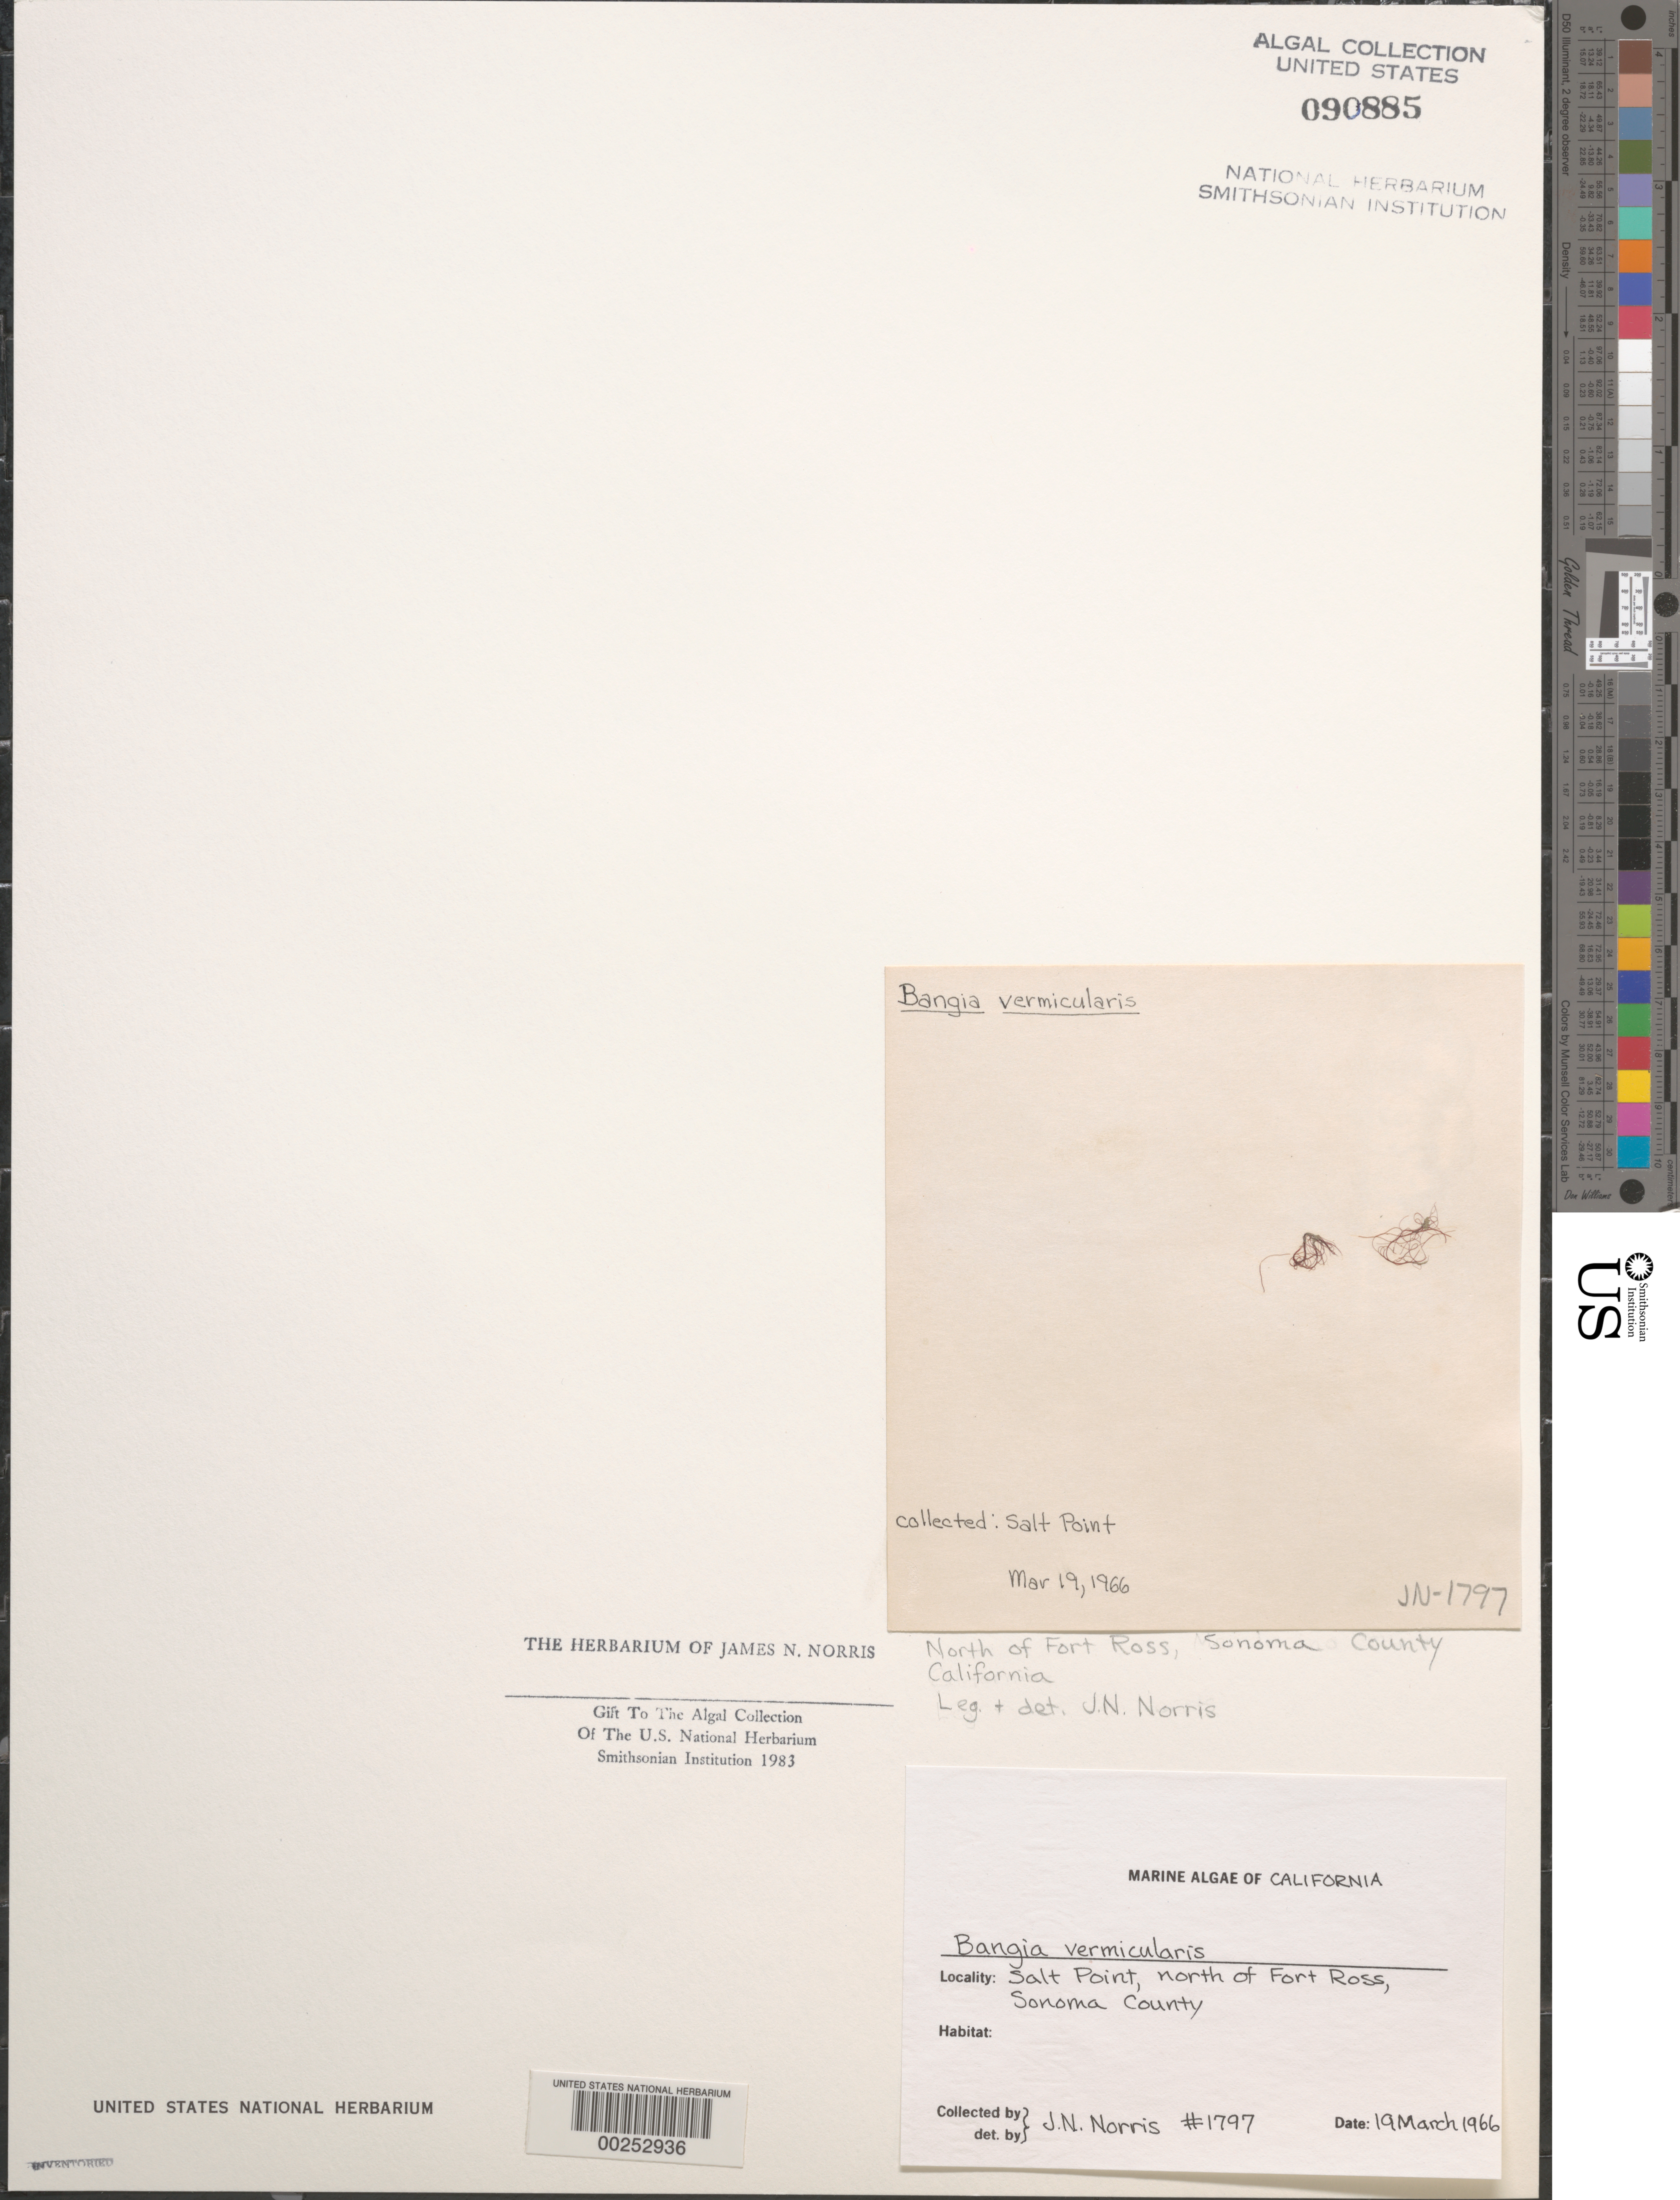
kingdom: Plantae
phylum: Rhodophyta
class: Bangiophyceae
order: Bangiales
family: Bangiaceae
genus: Bangia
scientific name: Bangia vermicularis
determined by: Norris, James N.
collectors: J. N. Norris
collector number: JN-1797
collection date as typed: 19 Mar 1966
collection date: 1966-03-19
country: United States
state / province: California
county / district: Sonoma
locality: Salt point, north of Fort Ross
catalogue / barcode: US 90885